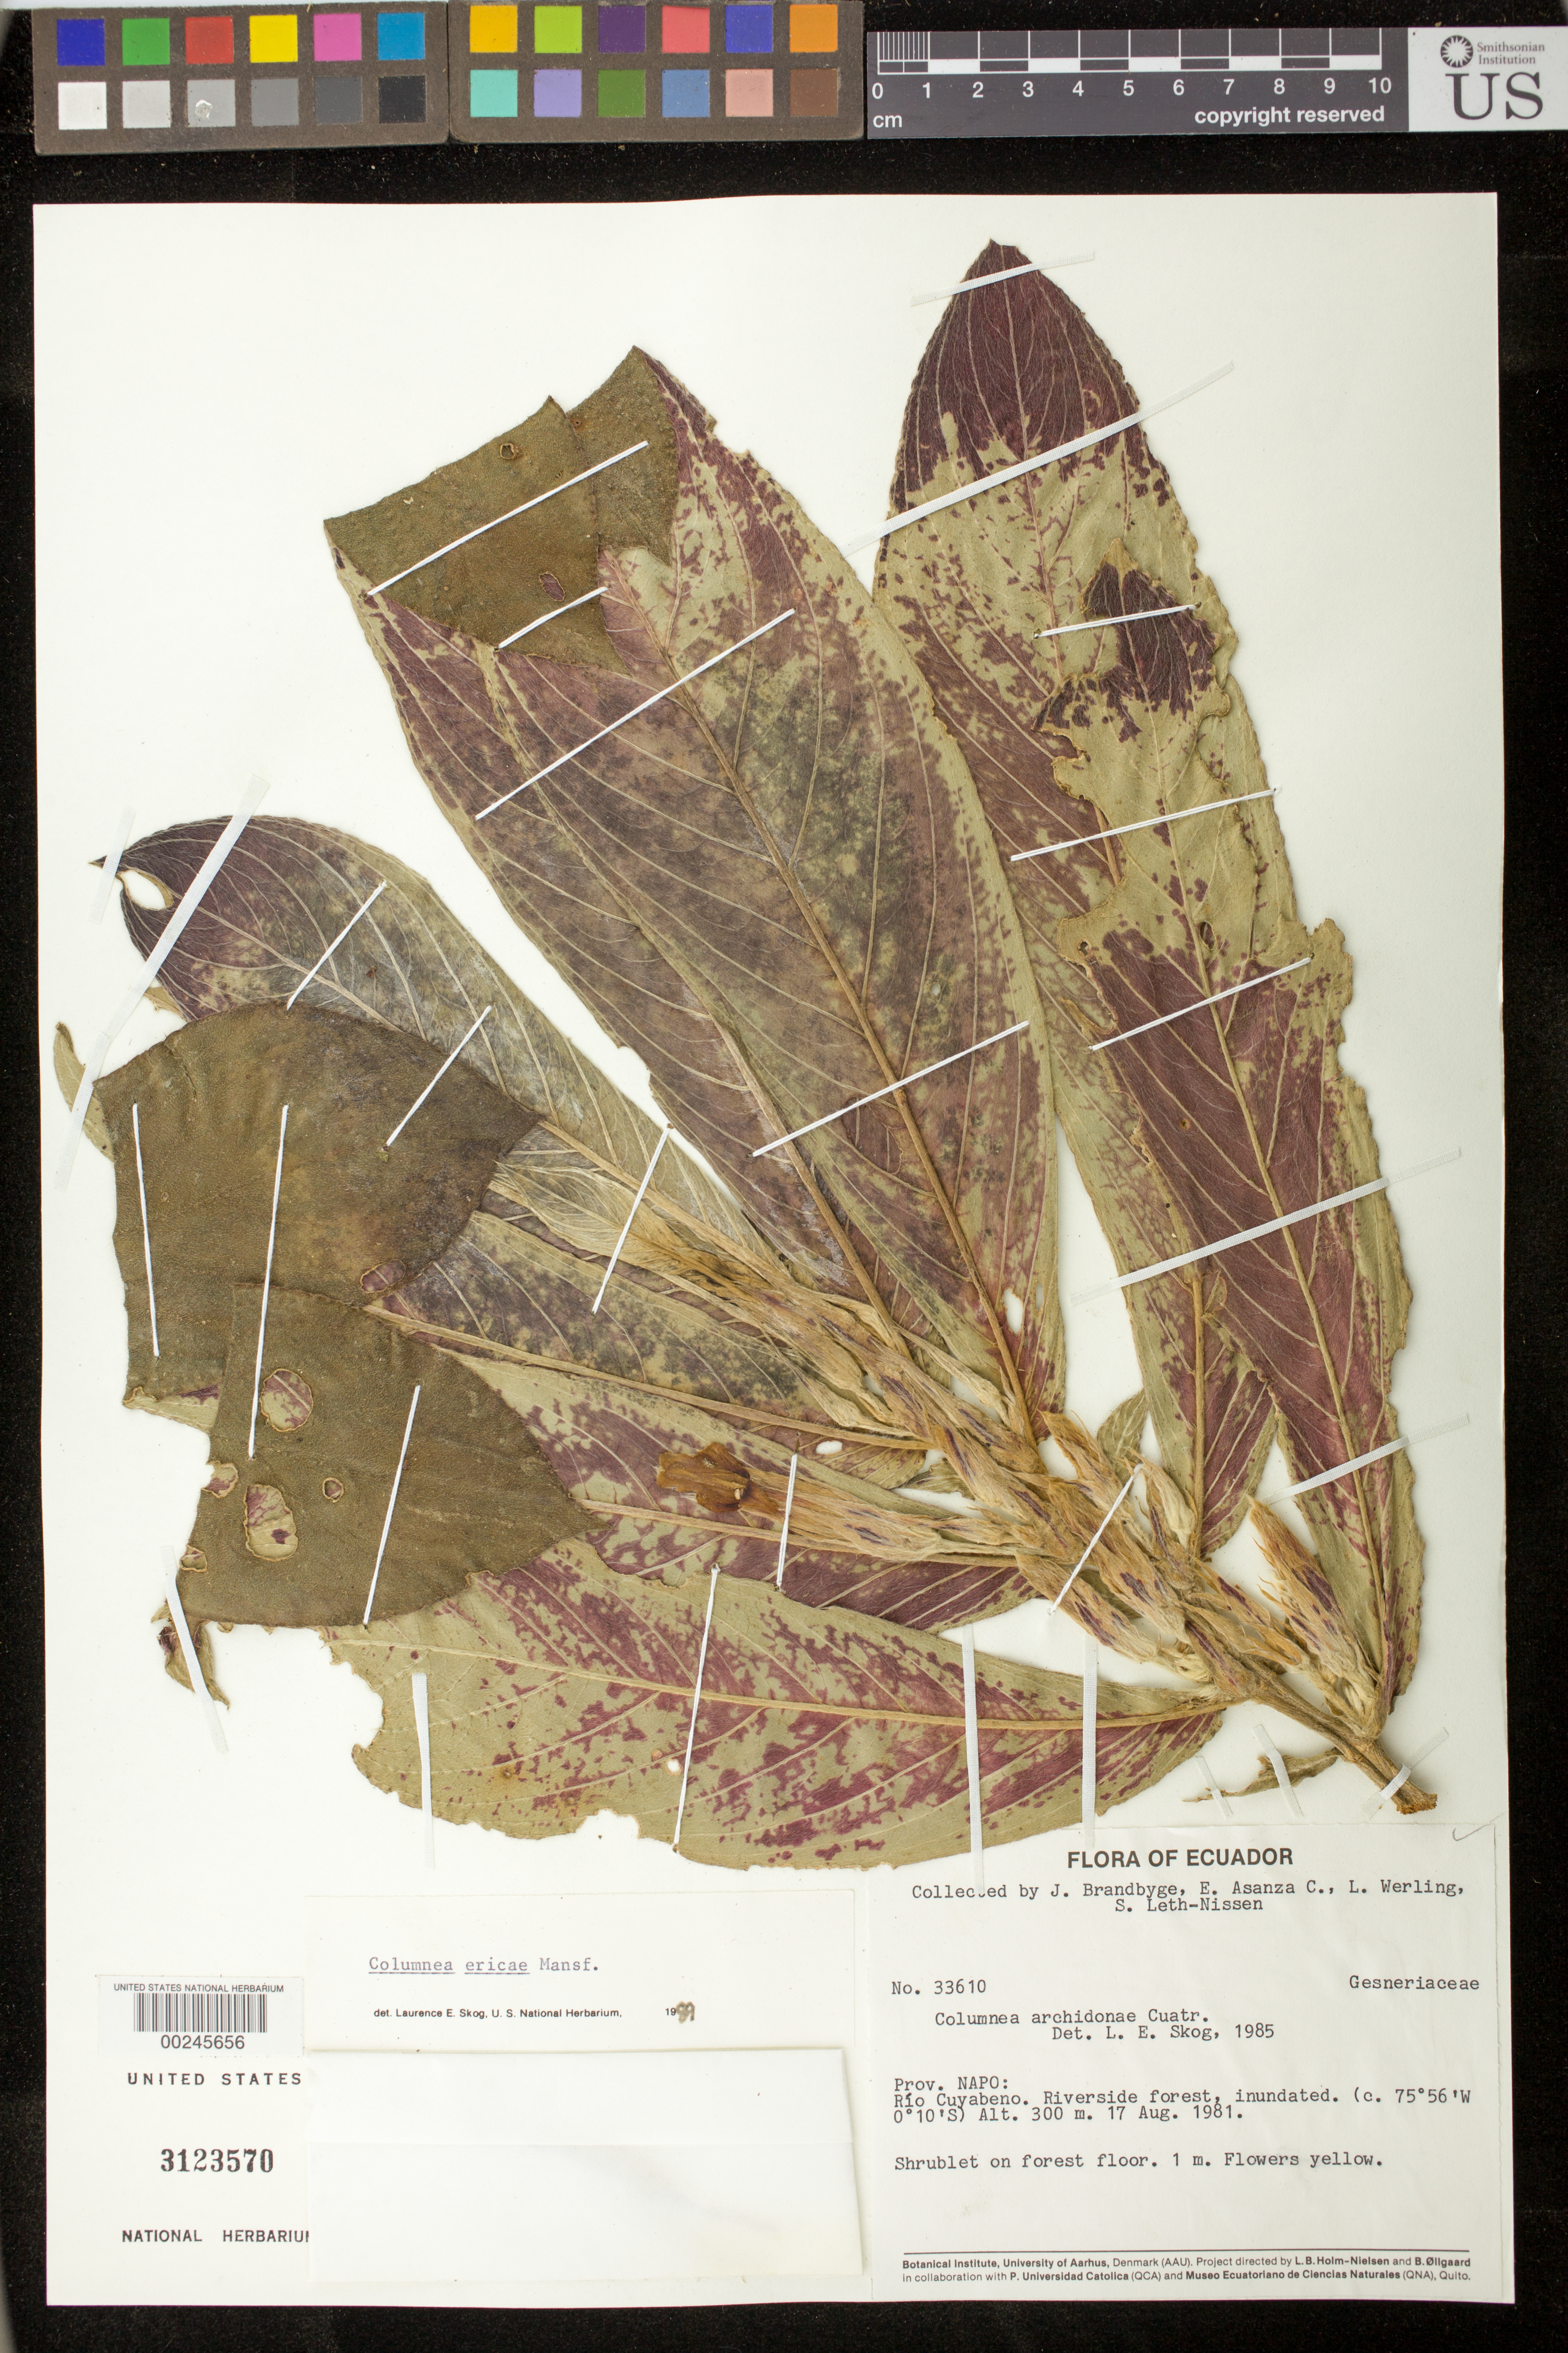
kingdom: Plantae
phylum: Tracheophyta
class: Magnoliopsida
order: Lamiales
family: Gesneriaceae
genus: Columnea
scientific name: Columnea ericae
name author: Mansf.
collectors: J. Brandbyge, E. Asanza C., L. Werling & S. Leth-Nissen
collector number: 33610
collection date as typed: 17 Aug 1981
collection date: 1981-08-17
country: Ecuador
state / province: Sucumbíos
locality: Napo.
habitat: Riverside forest, inundated; on forest floor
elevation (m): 300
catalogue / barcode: US 3123570